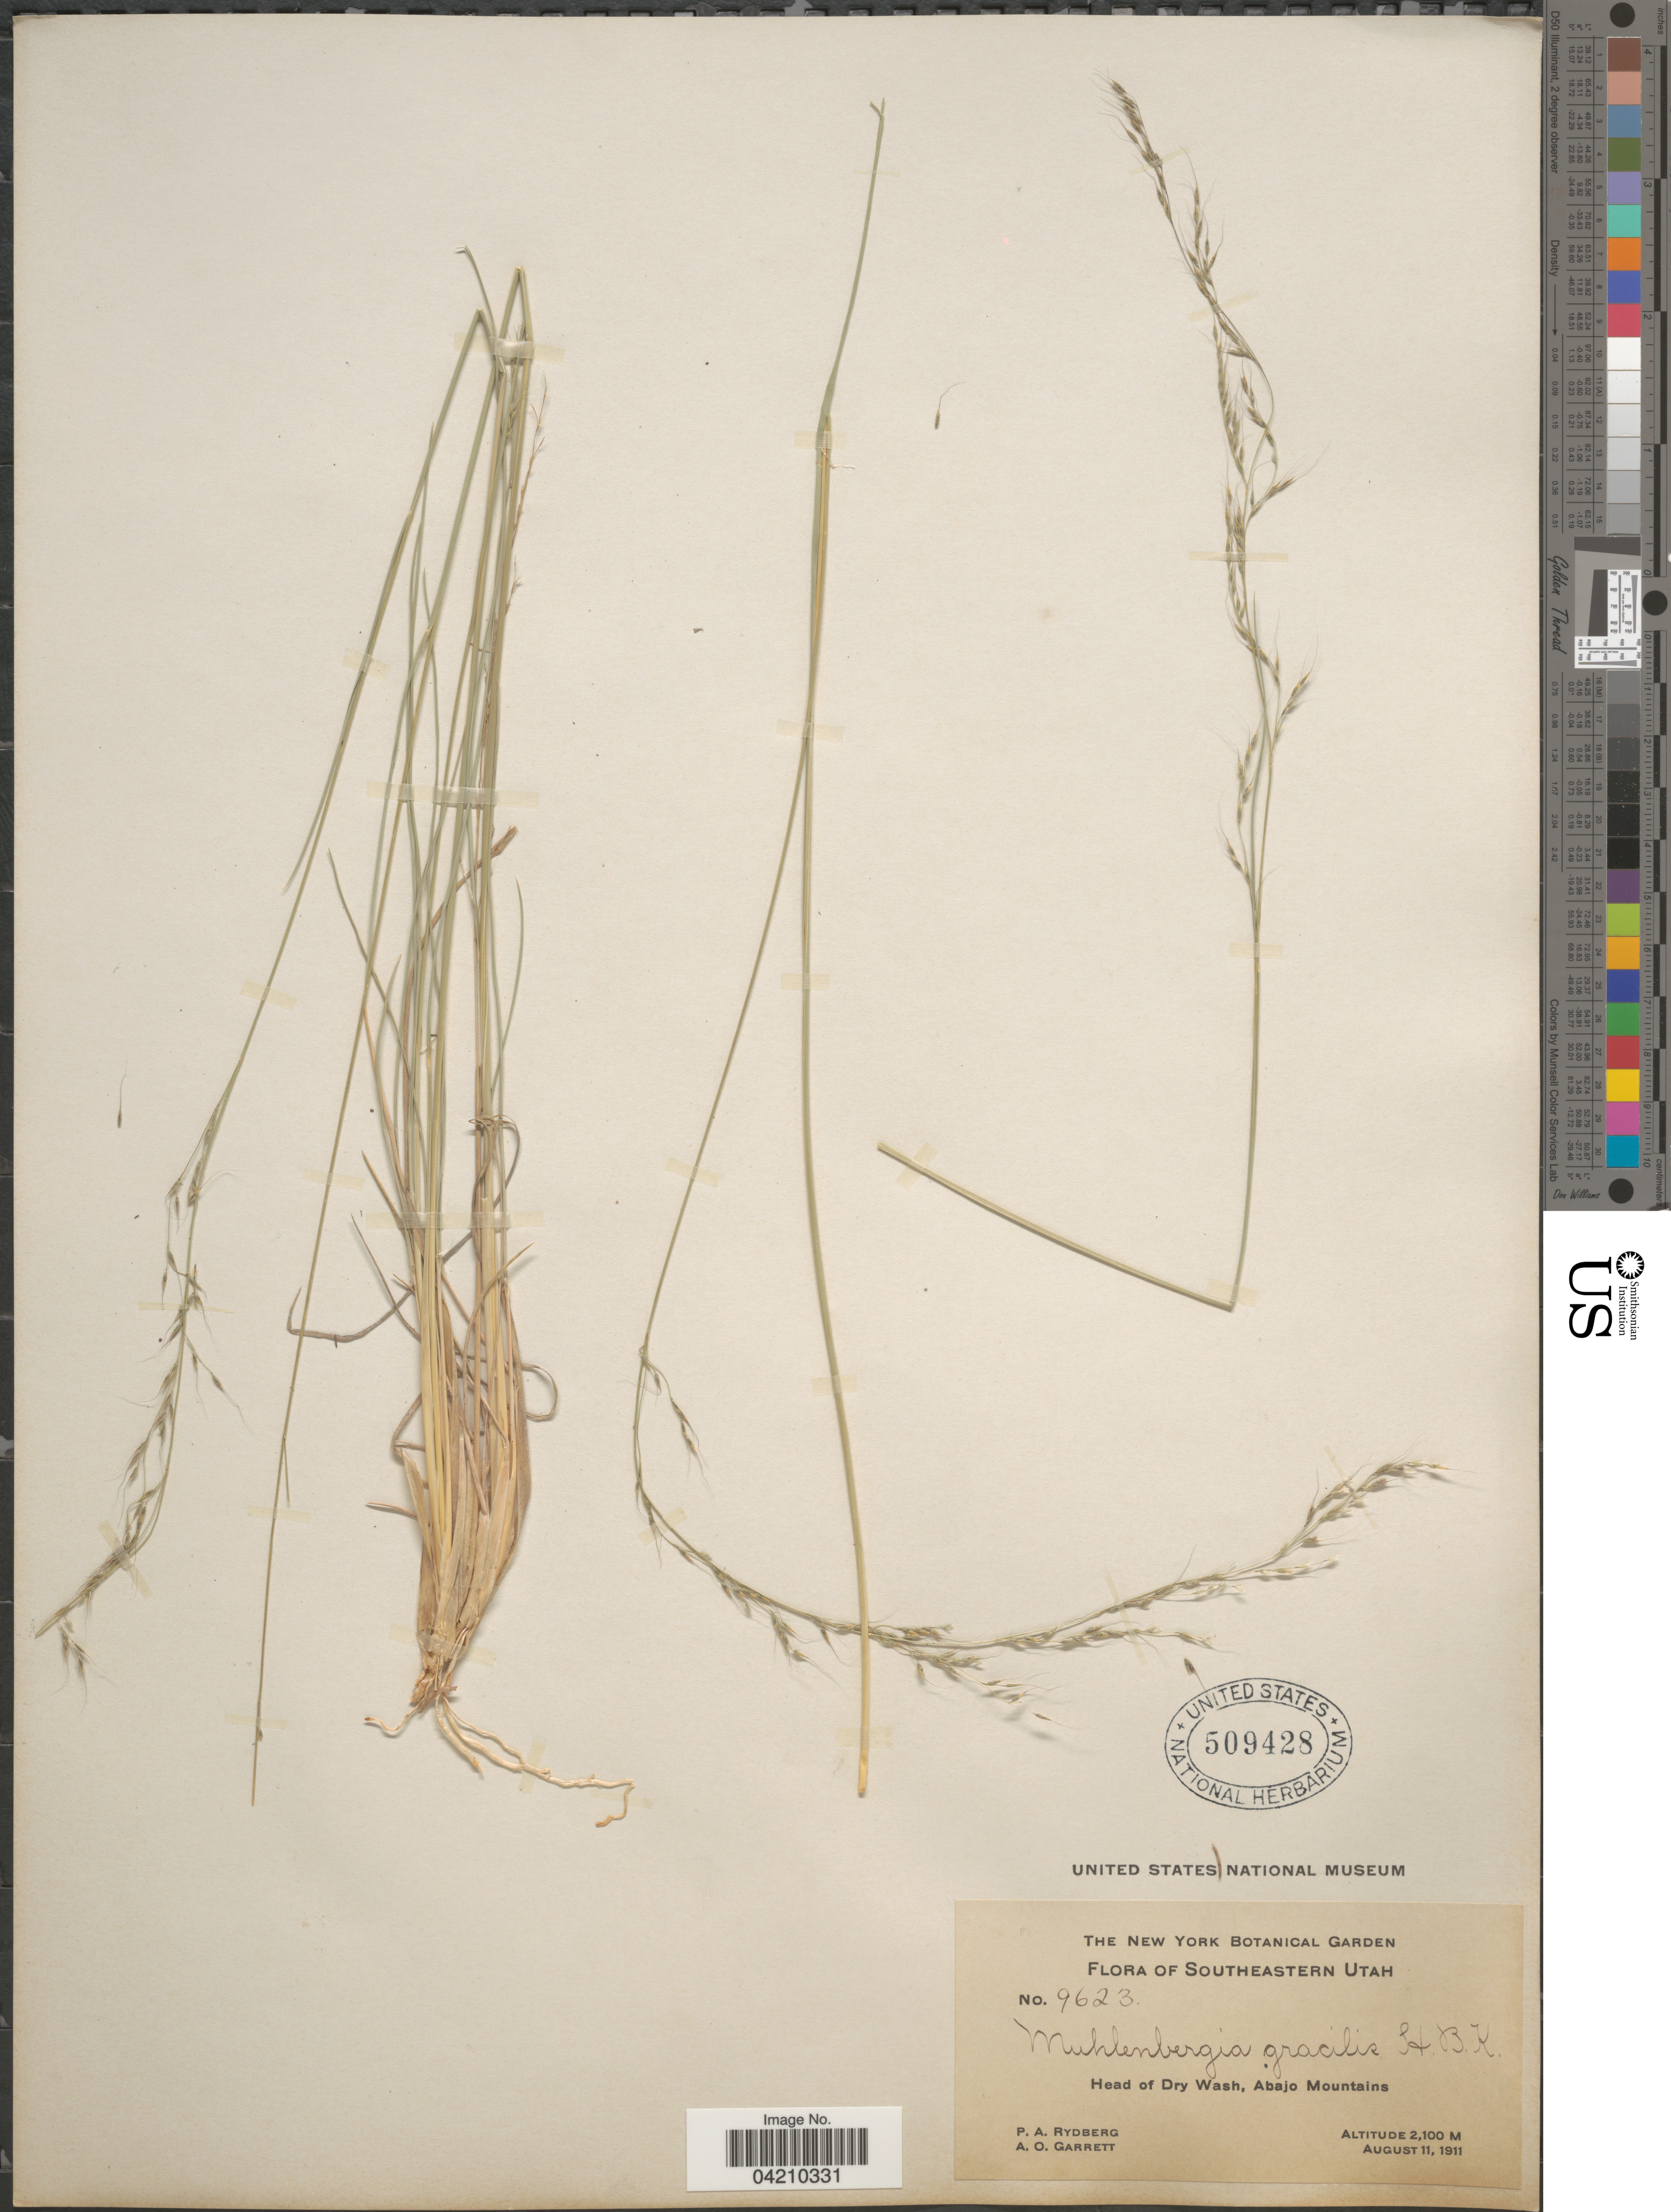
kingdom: Plantae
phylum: Tracheophyta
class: Liliopsida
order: Poales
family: Poaceae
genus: Muhlenbergia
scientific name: Muhlenbergia montana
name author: (Nutt.) Hitchc.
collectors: P. A. Rydberg & A. O. Garrett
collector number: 9623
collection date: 1911-08-11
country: United States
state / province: Utah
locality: Southeastern Utah. Head of Dry Wash, Abajo Mountains.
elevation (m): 2100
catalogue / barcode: US 509428